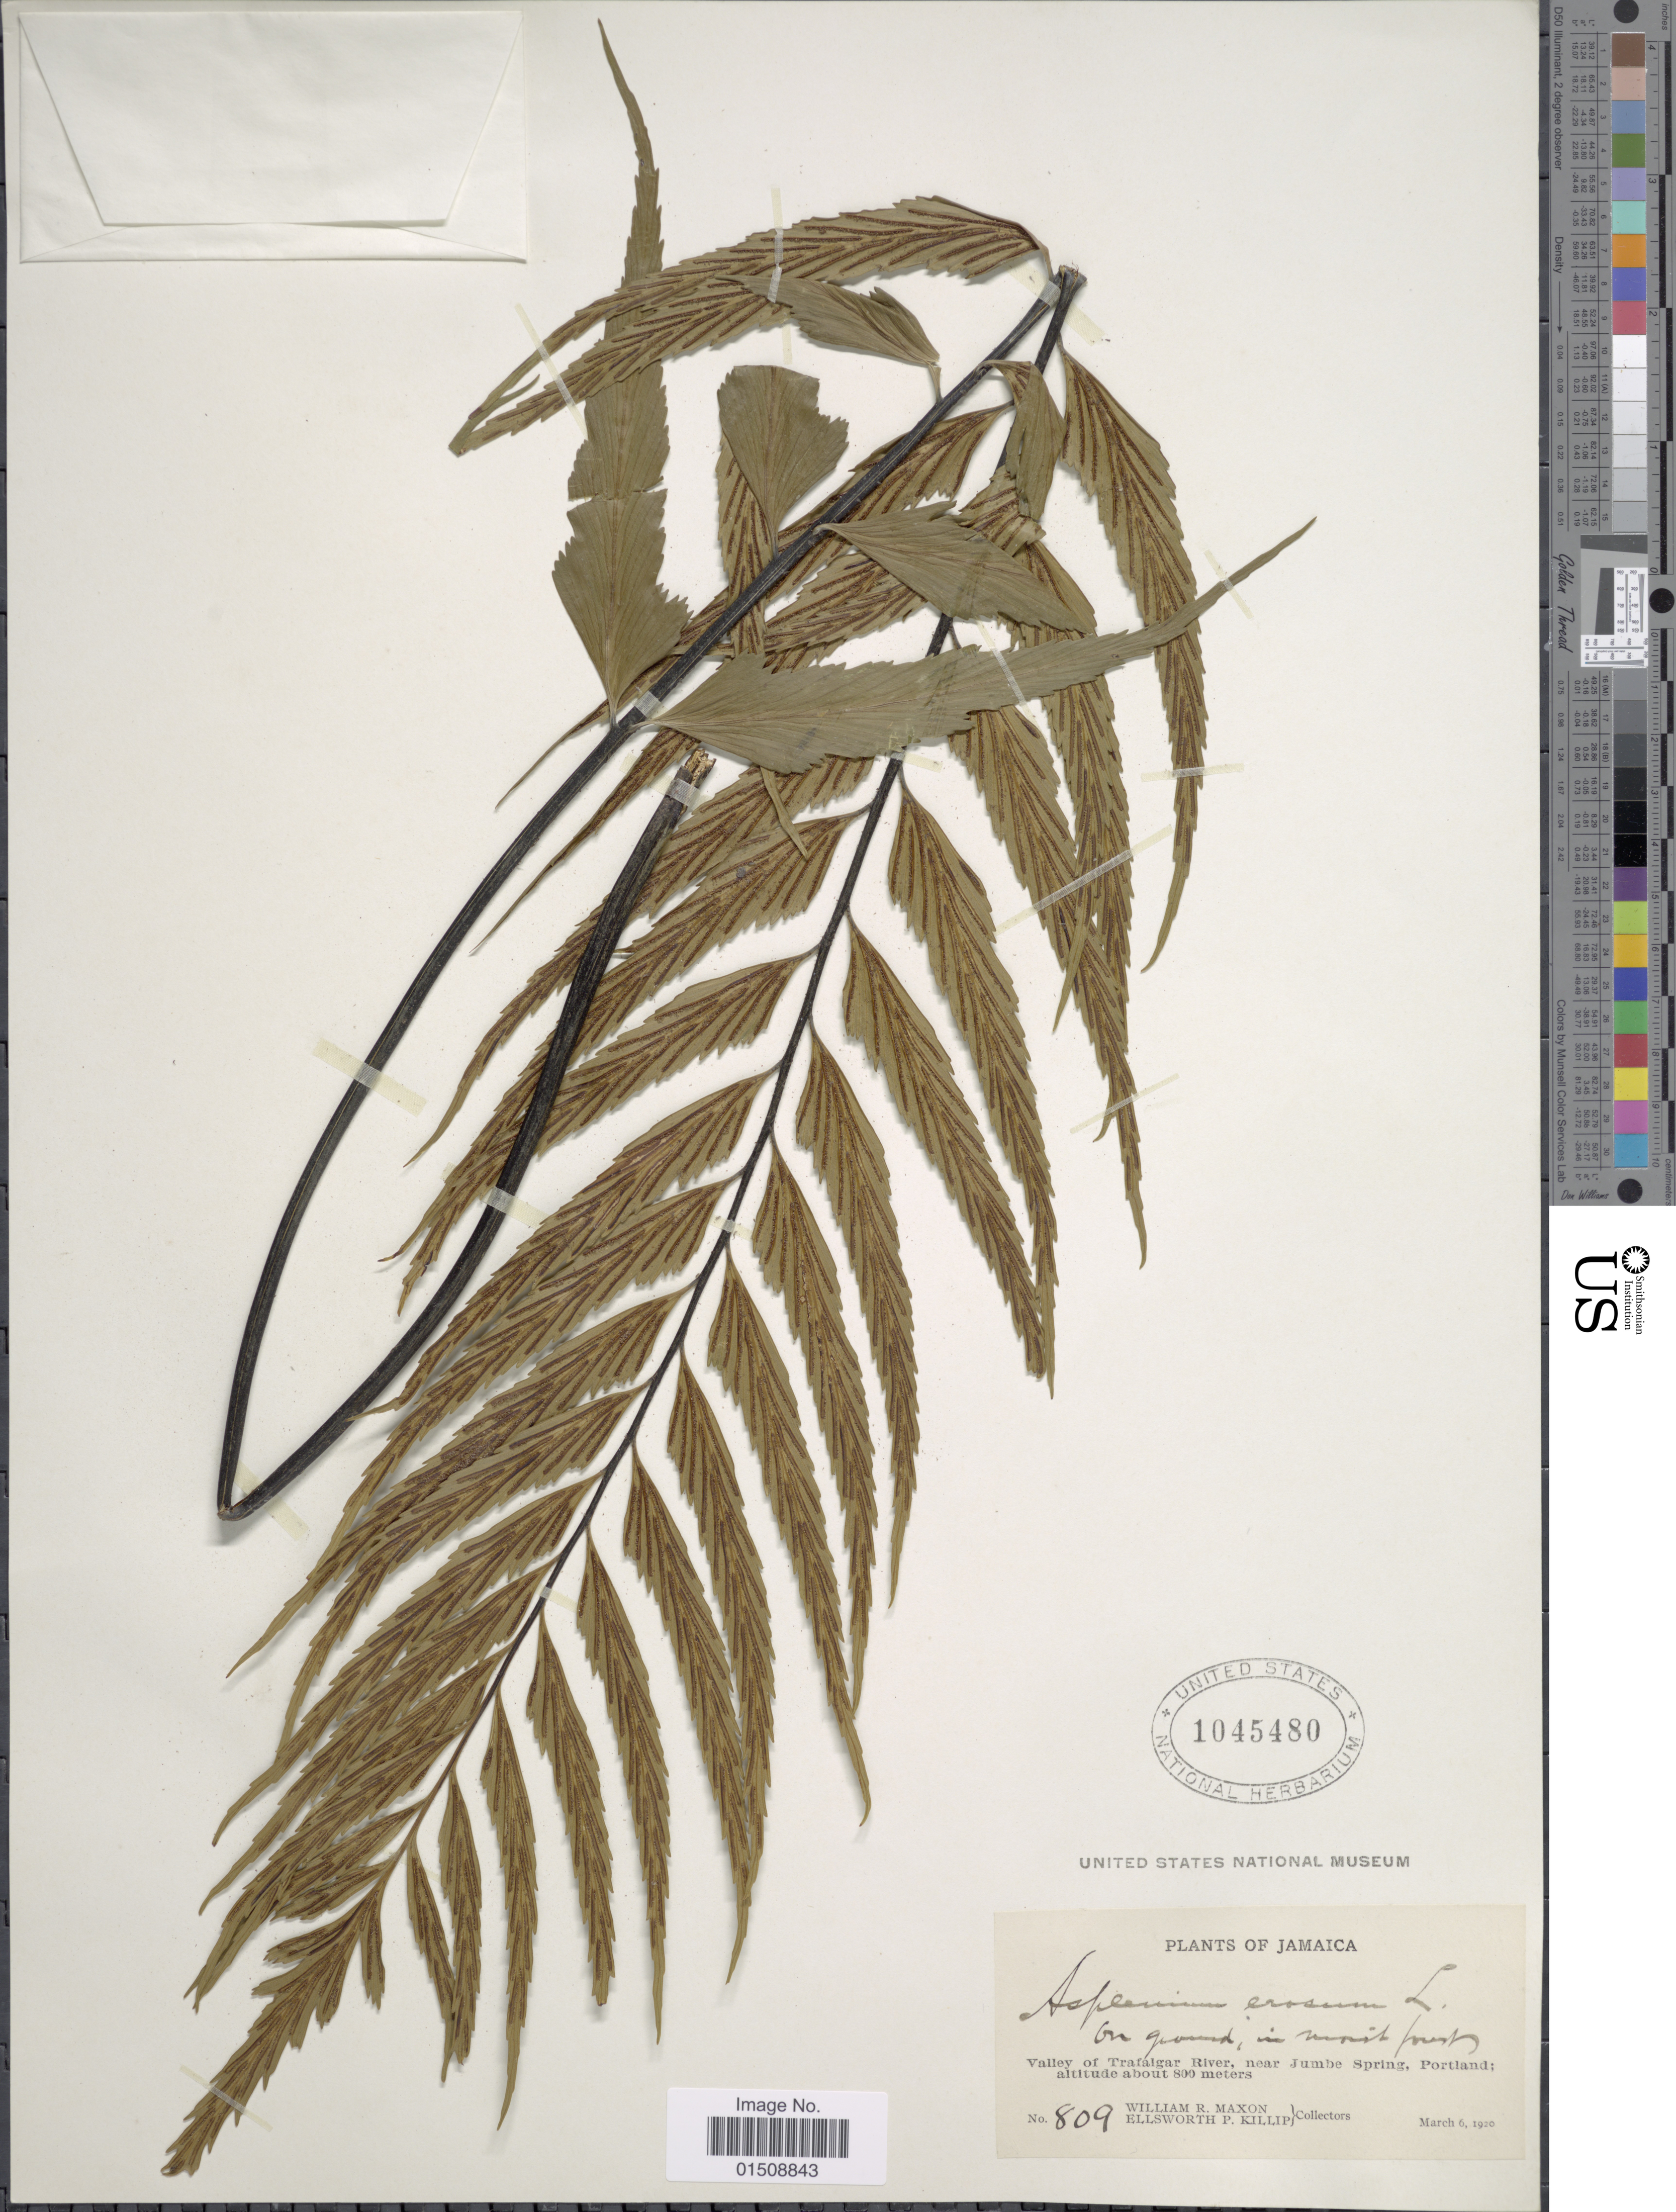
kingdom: Plantae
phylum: Tracheophyta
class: Polypodiopsida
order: Polypodiales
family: Aspleniaceae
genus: Asplenium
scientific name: Asplenium erosum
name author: L.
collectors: W. R. Maxon & E. P. Killip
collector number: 809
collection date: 1920-03-06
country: Jamaica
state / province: Portland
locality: Valley of Trafalgar River, near Jumbe Spring, Portland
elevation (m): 800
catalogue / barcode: US 1045480